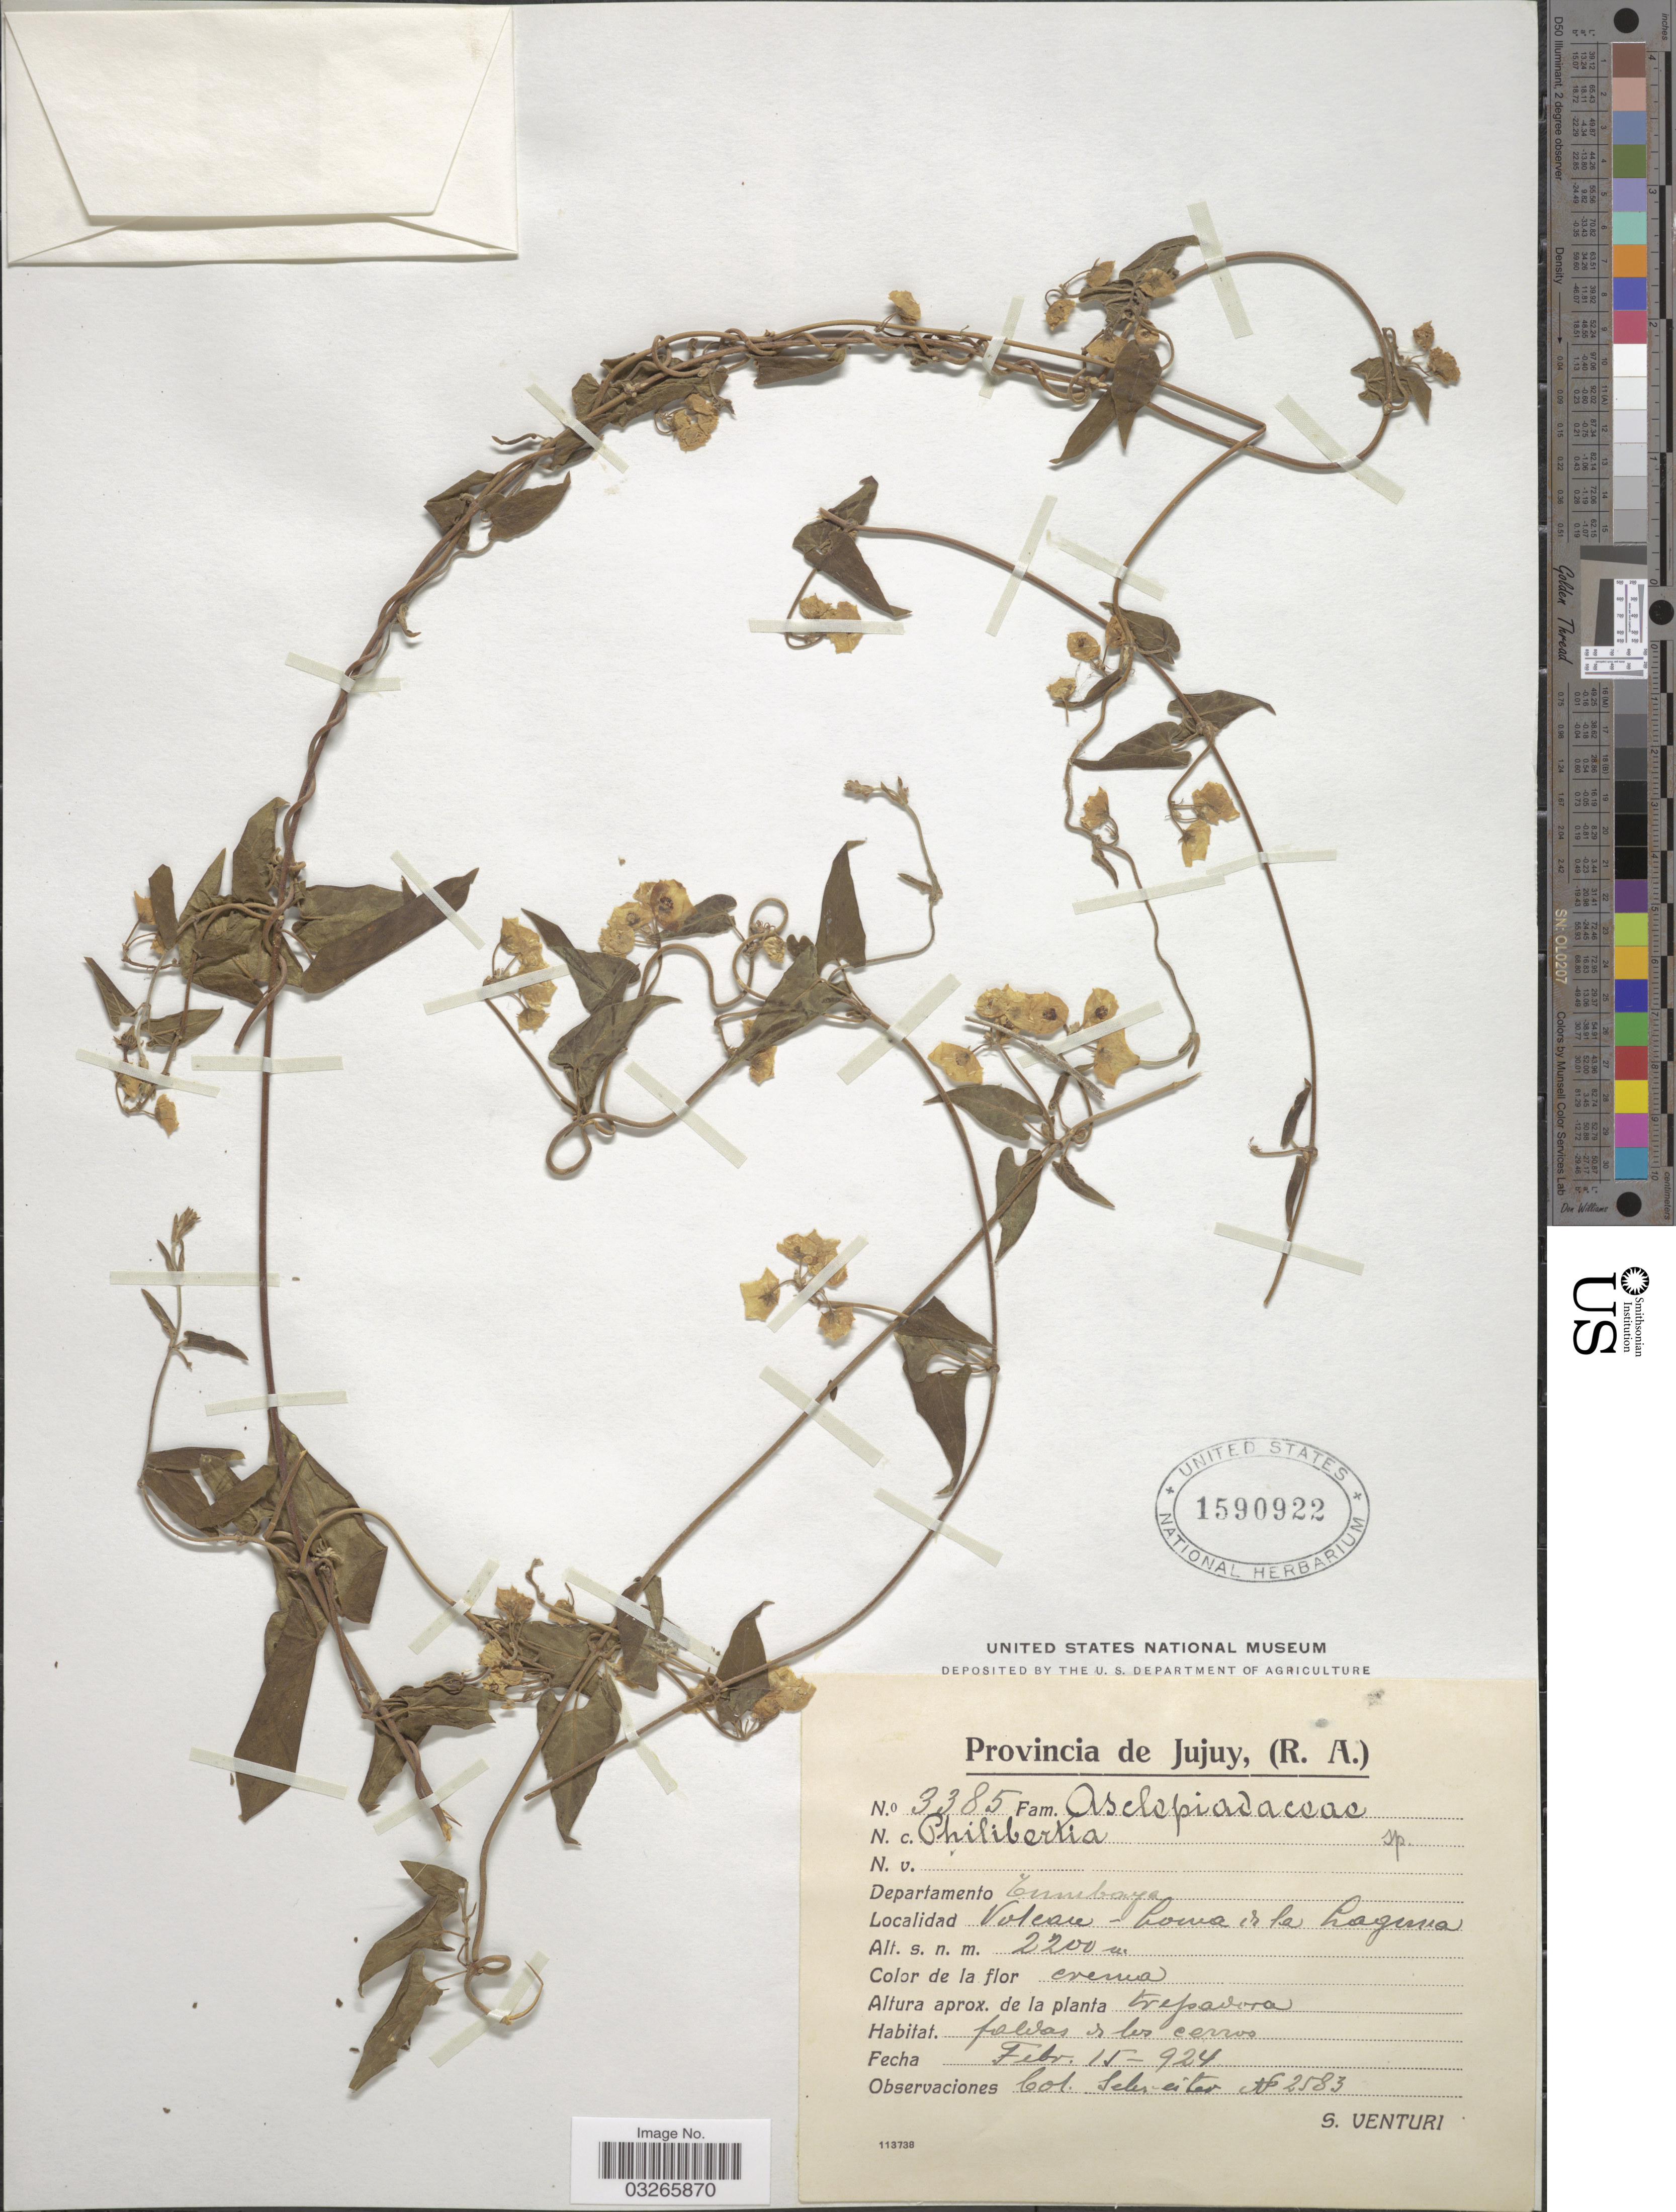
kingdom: Plantae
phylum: Tracheophyta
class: Magnoliopsida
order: Gentianales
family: Apocynaceae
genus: Sarcostemma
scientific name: Sarcostemma sp.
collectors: S. Venturi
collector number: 3385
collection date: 1924-02-15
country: Argentina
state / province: Jujuy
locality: Departamento Tumbaya. Volcan - loma de la Laguna.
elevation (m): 2200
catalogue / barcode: US 1590922